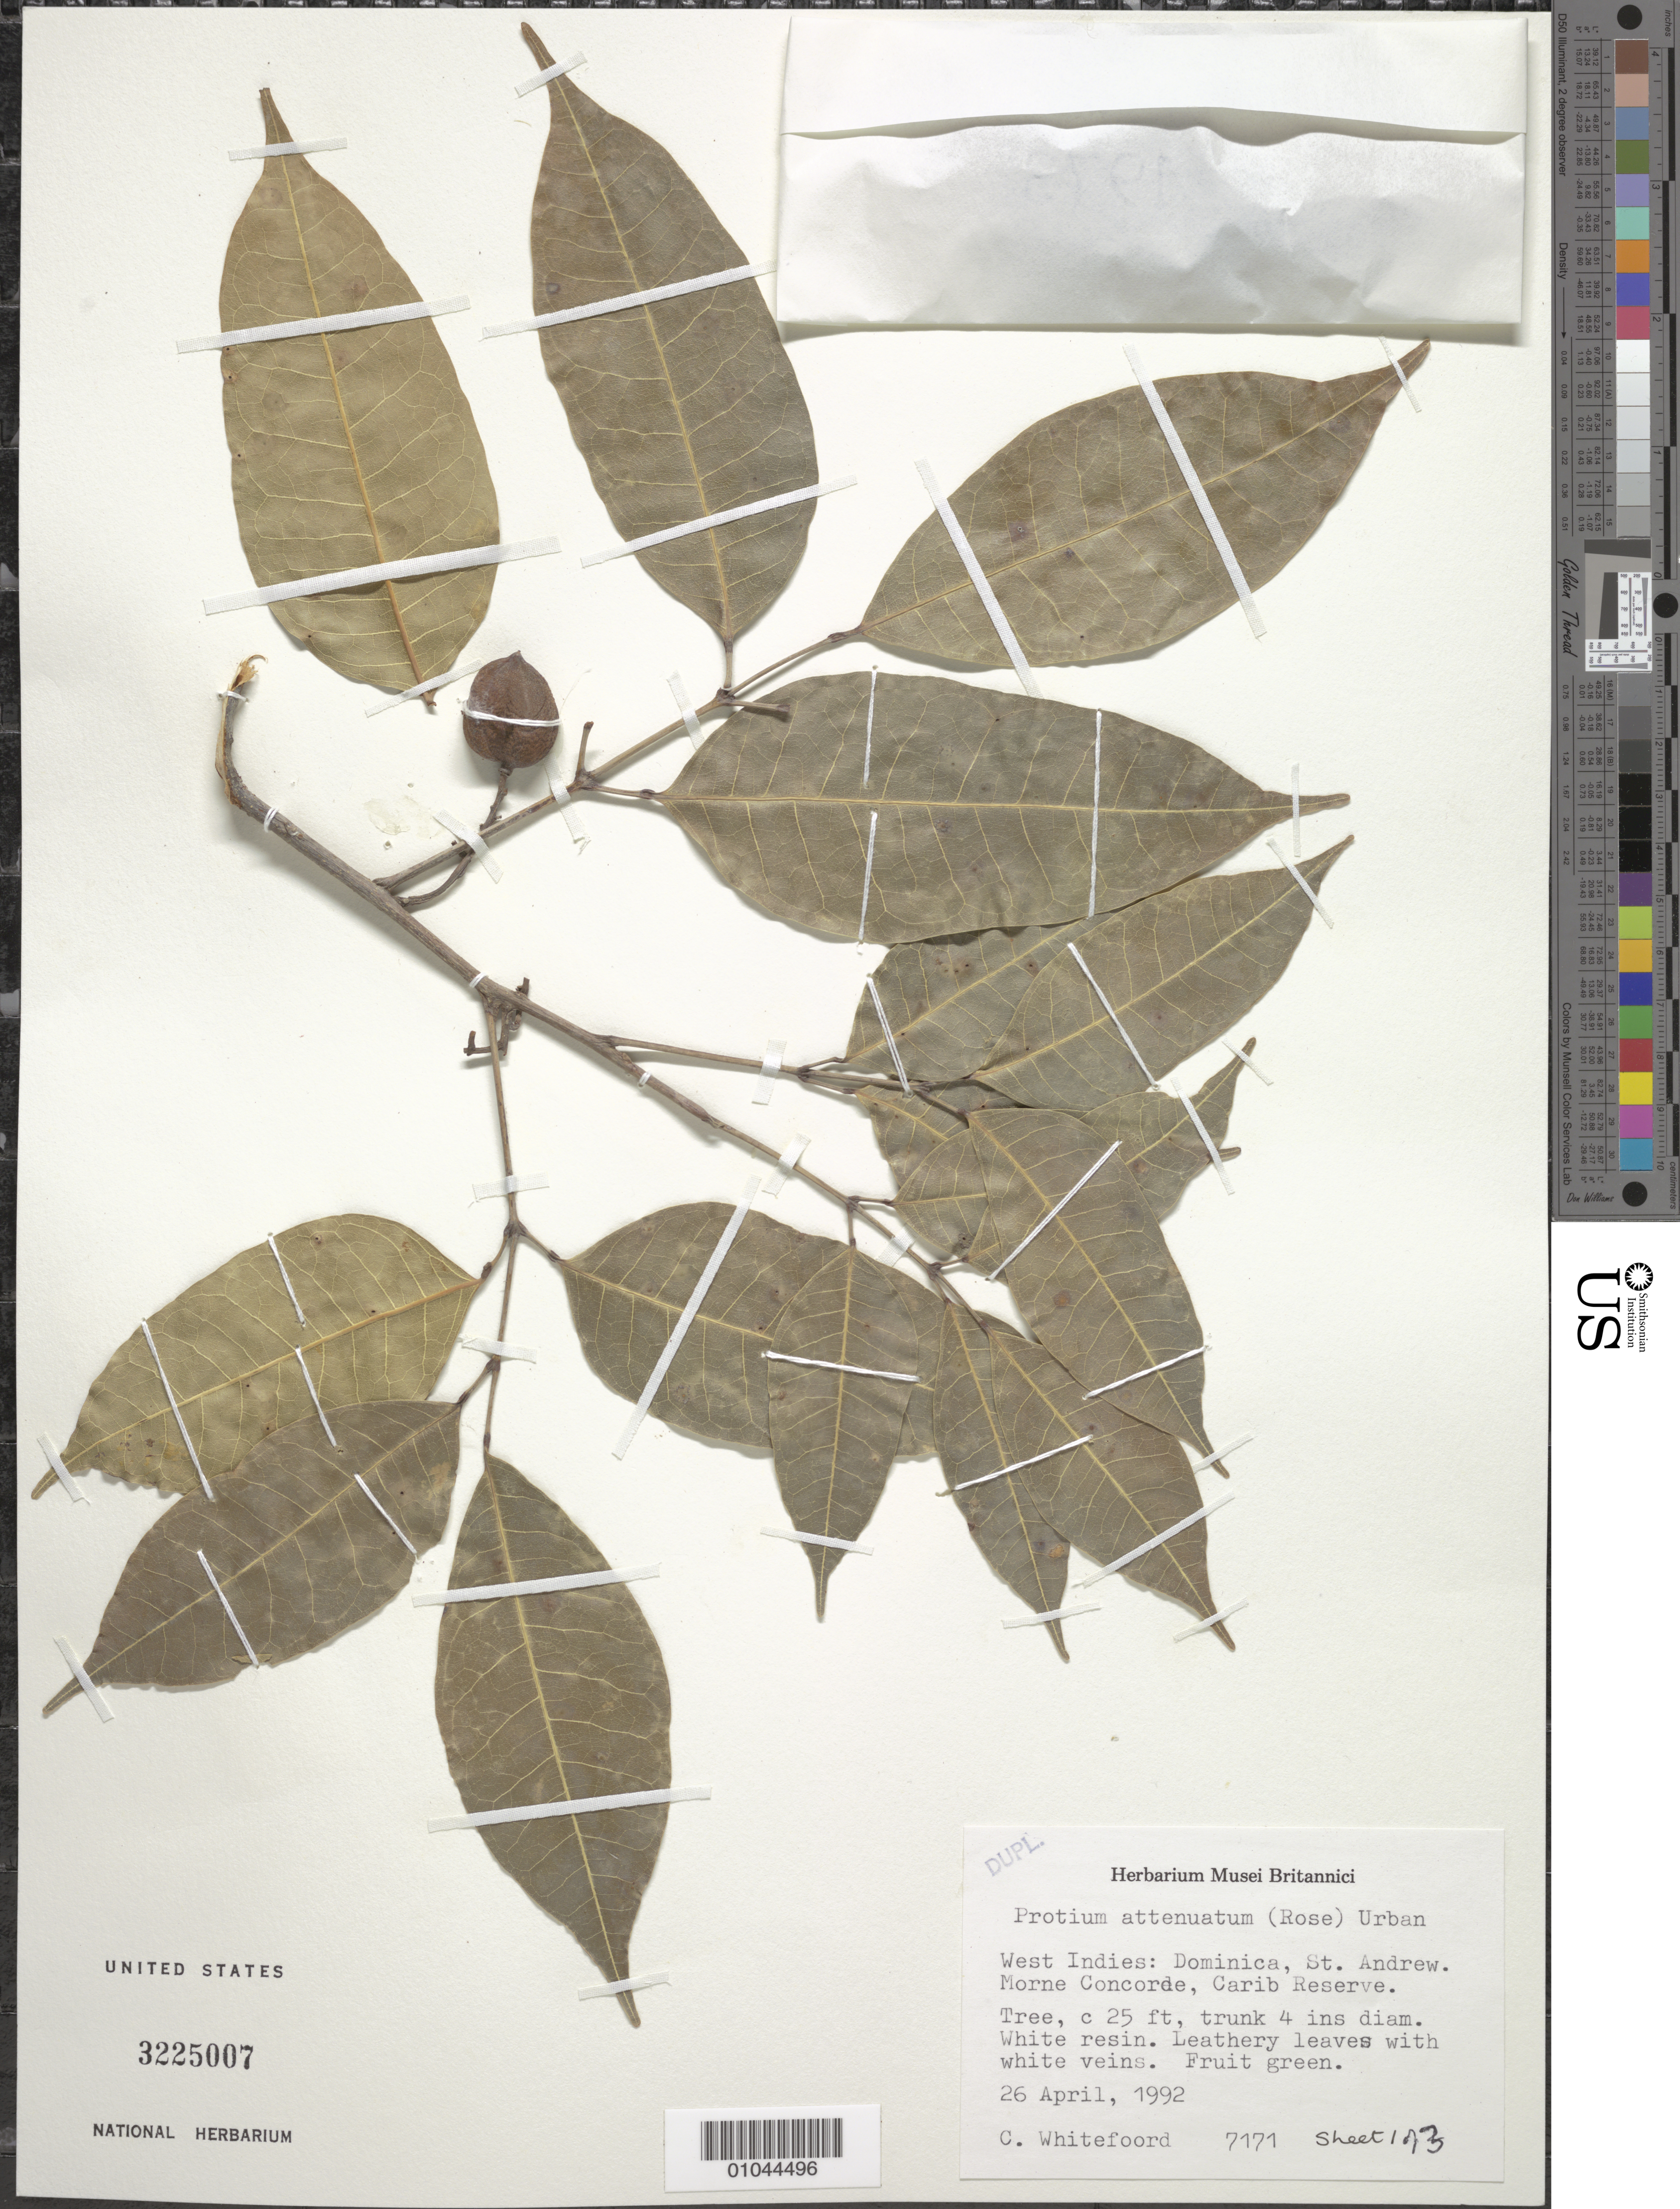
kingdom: Plantae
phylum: Tracheophyta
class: Magnoliopsida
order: Sapindales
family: Burseraceae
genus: Protium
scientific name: Protium attenuatum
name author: Urb.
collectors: C. Whitefoord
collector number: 7171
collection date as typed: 26 Apr 1992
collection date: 1992-04-26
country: Dominica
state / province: St. Andrew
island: Dominica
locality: West Indies: Daominica, St. Andrew. Morne Concorde, Carib Reserve.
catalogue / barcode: US 3225007